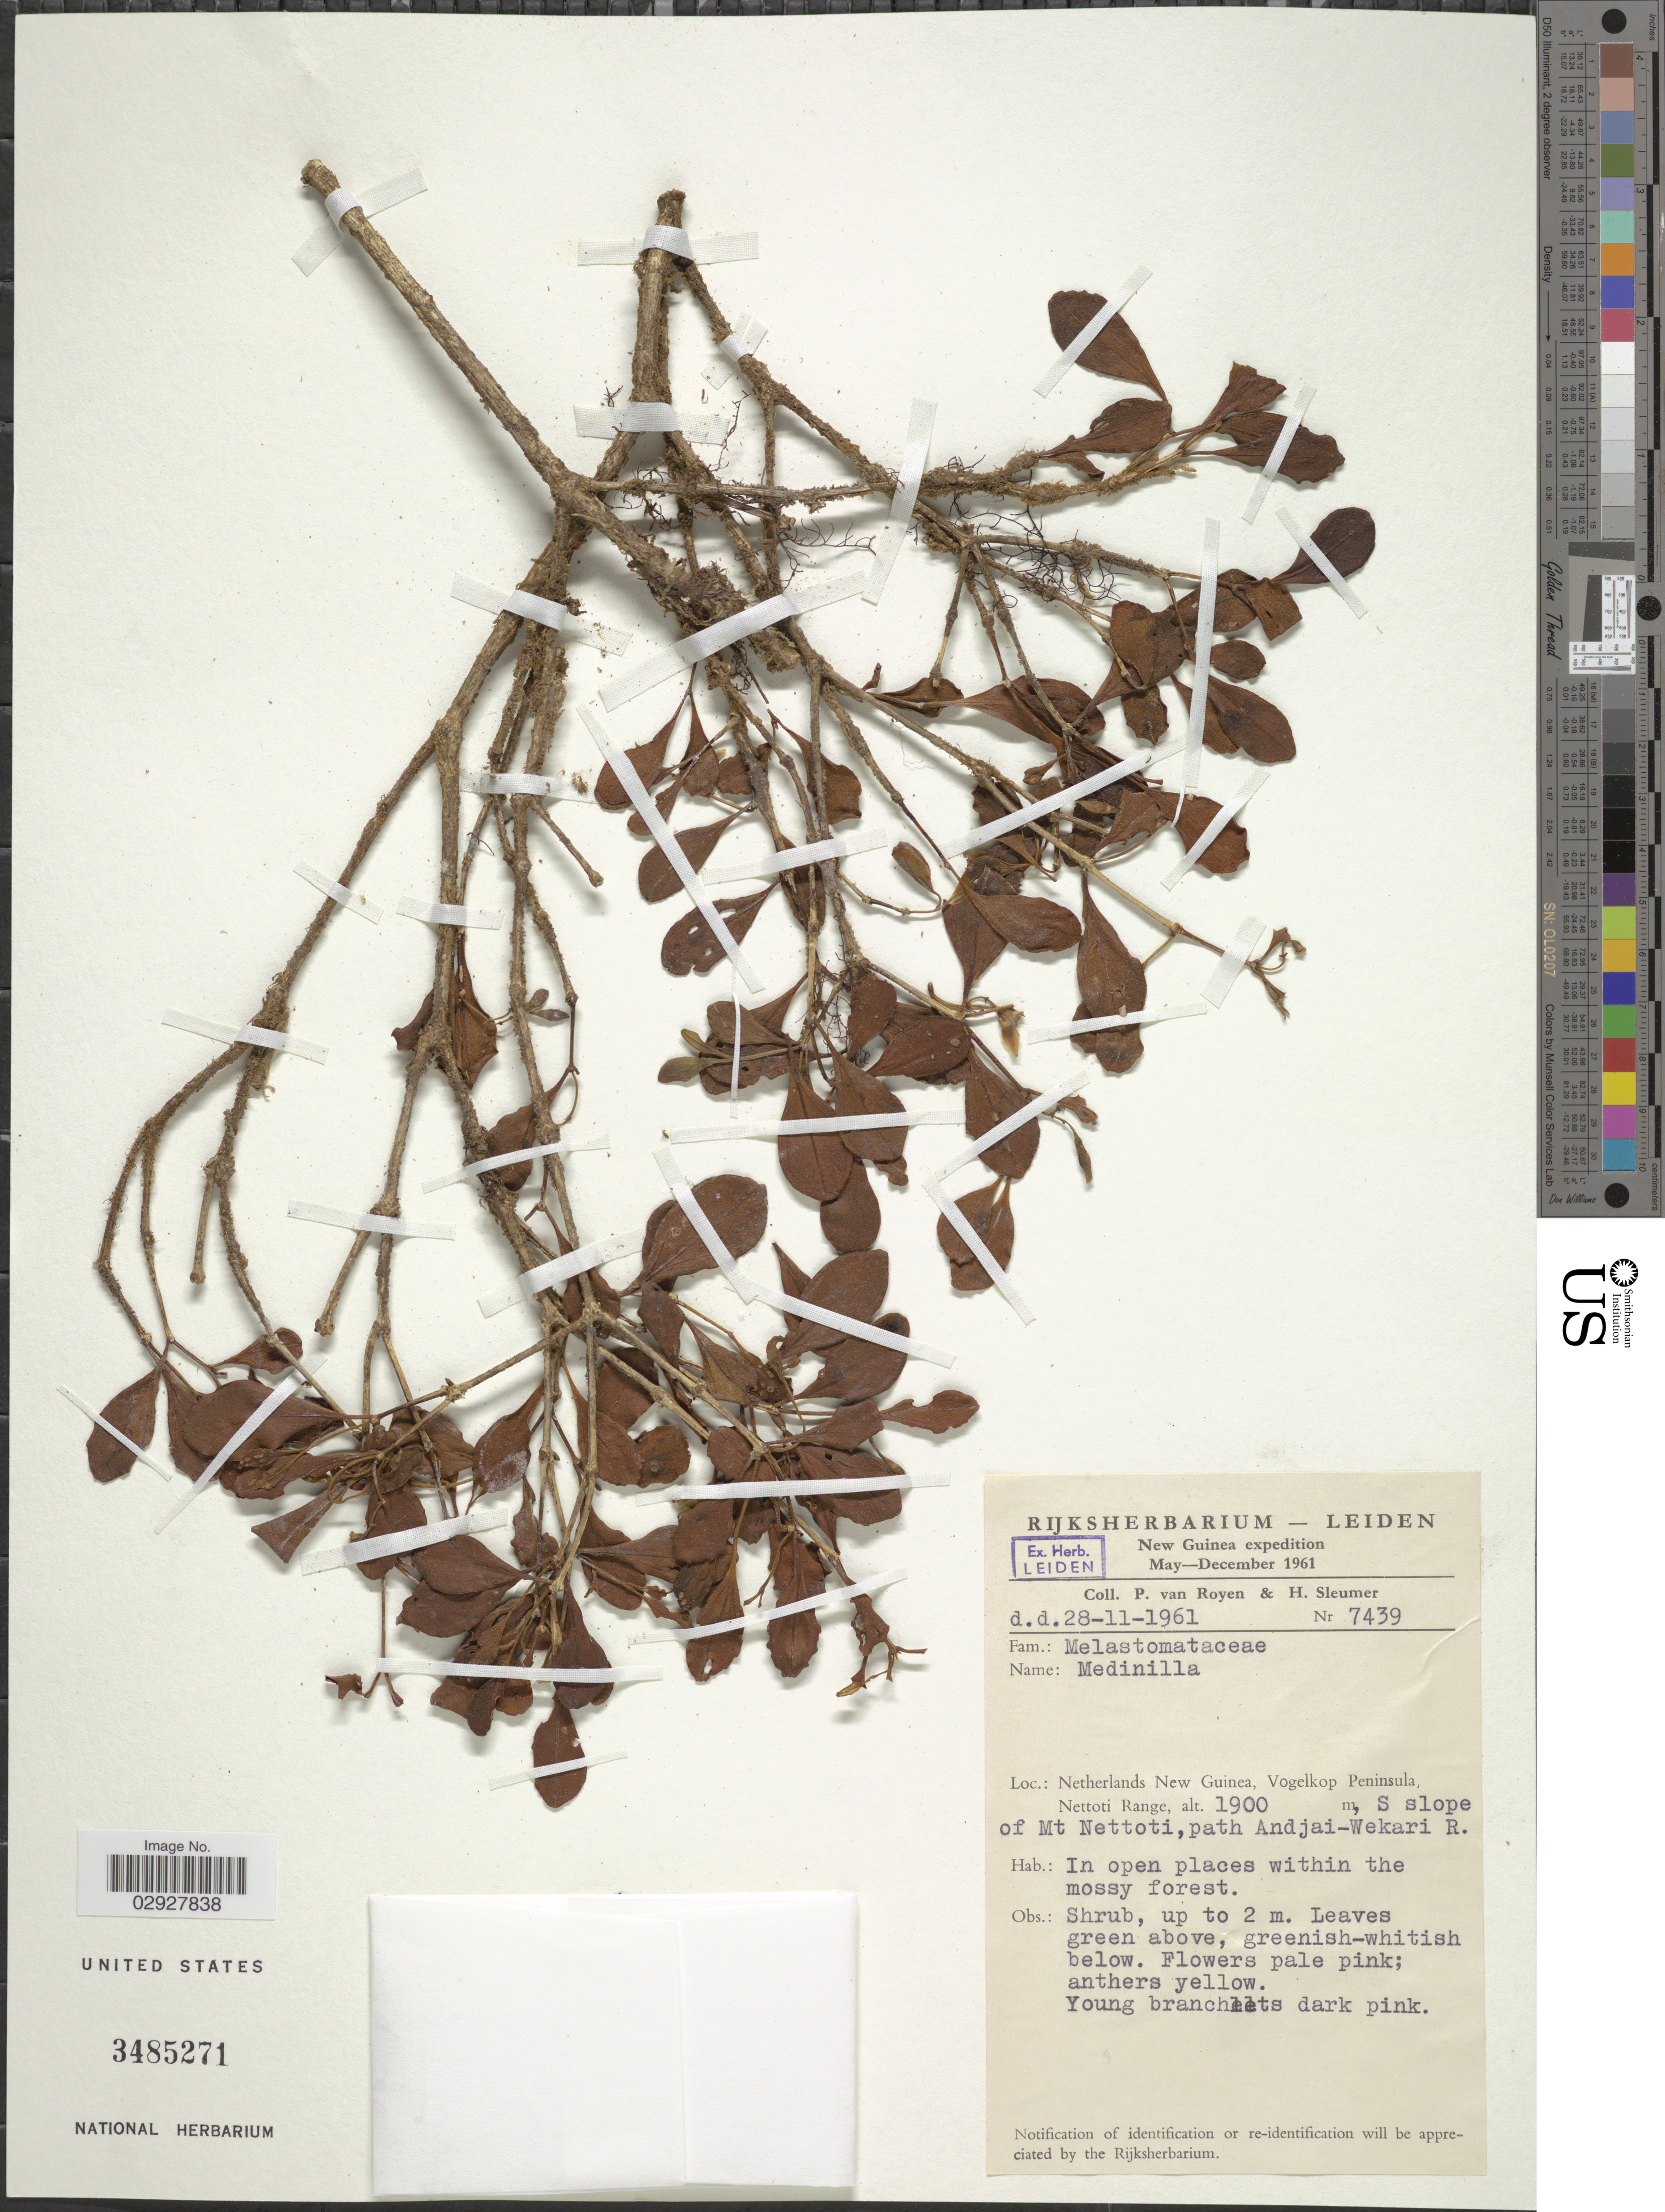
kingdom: Plantae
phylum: Tracheophyta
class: Magnoliopsida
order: Myrtales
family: Melastomataceae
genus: Medinilla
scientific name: Medinilla sp.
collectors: P. van Royen & H. O. Sleumer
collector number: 7439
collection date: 1961-11-28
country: Indonesia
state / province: Papua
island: New Guinea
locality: Netherlands New Guinea, Vogelkop Peninsula, Nettoti Range, S slope of Mt Nettoti, path Andjai-Wekari R.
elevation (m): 1900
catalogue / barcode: US 3485271